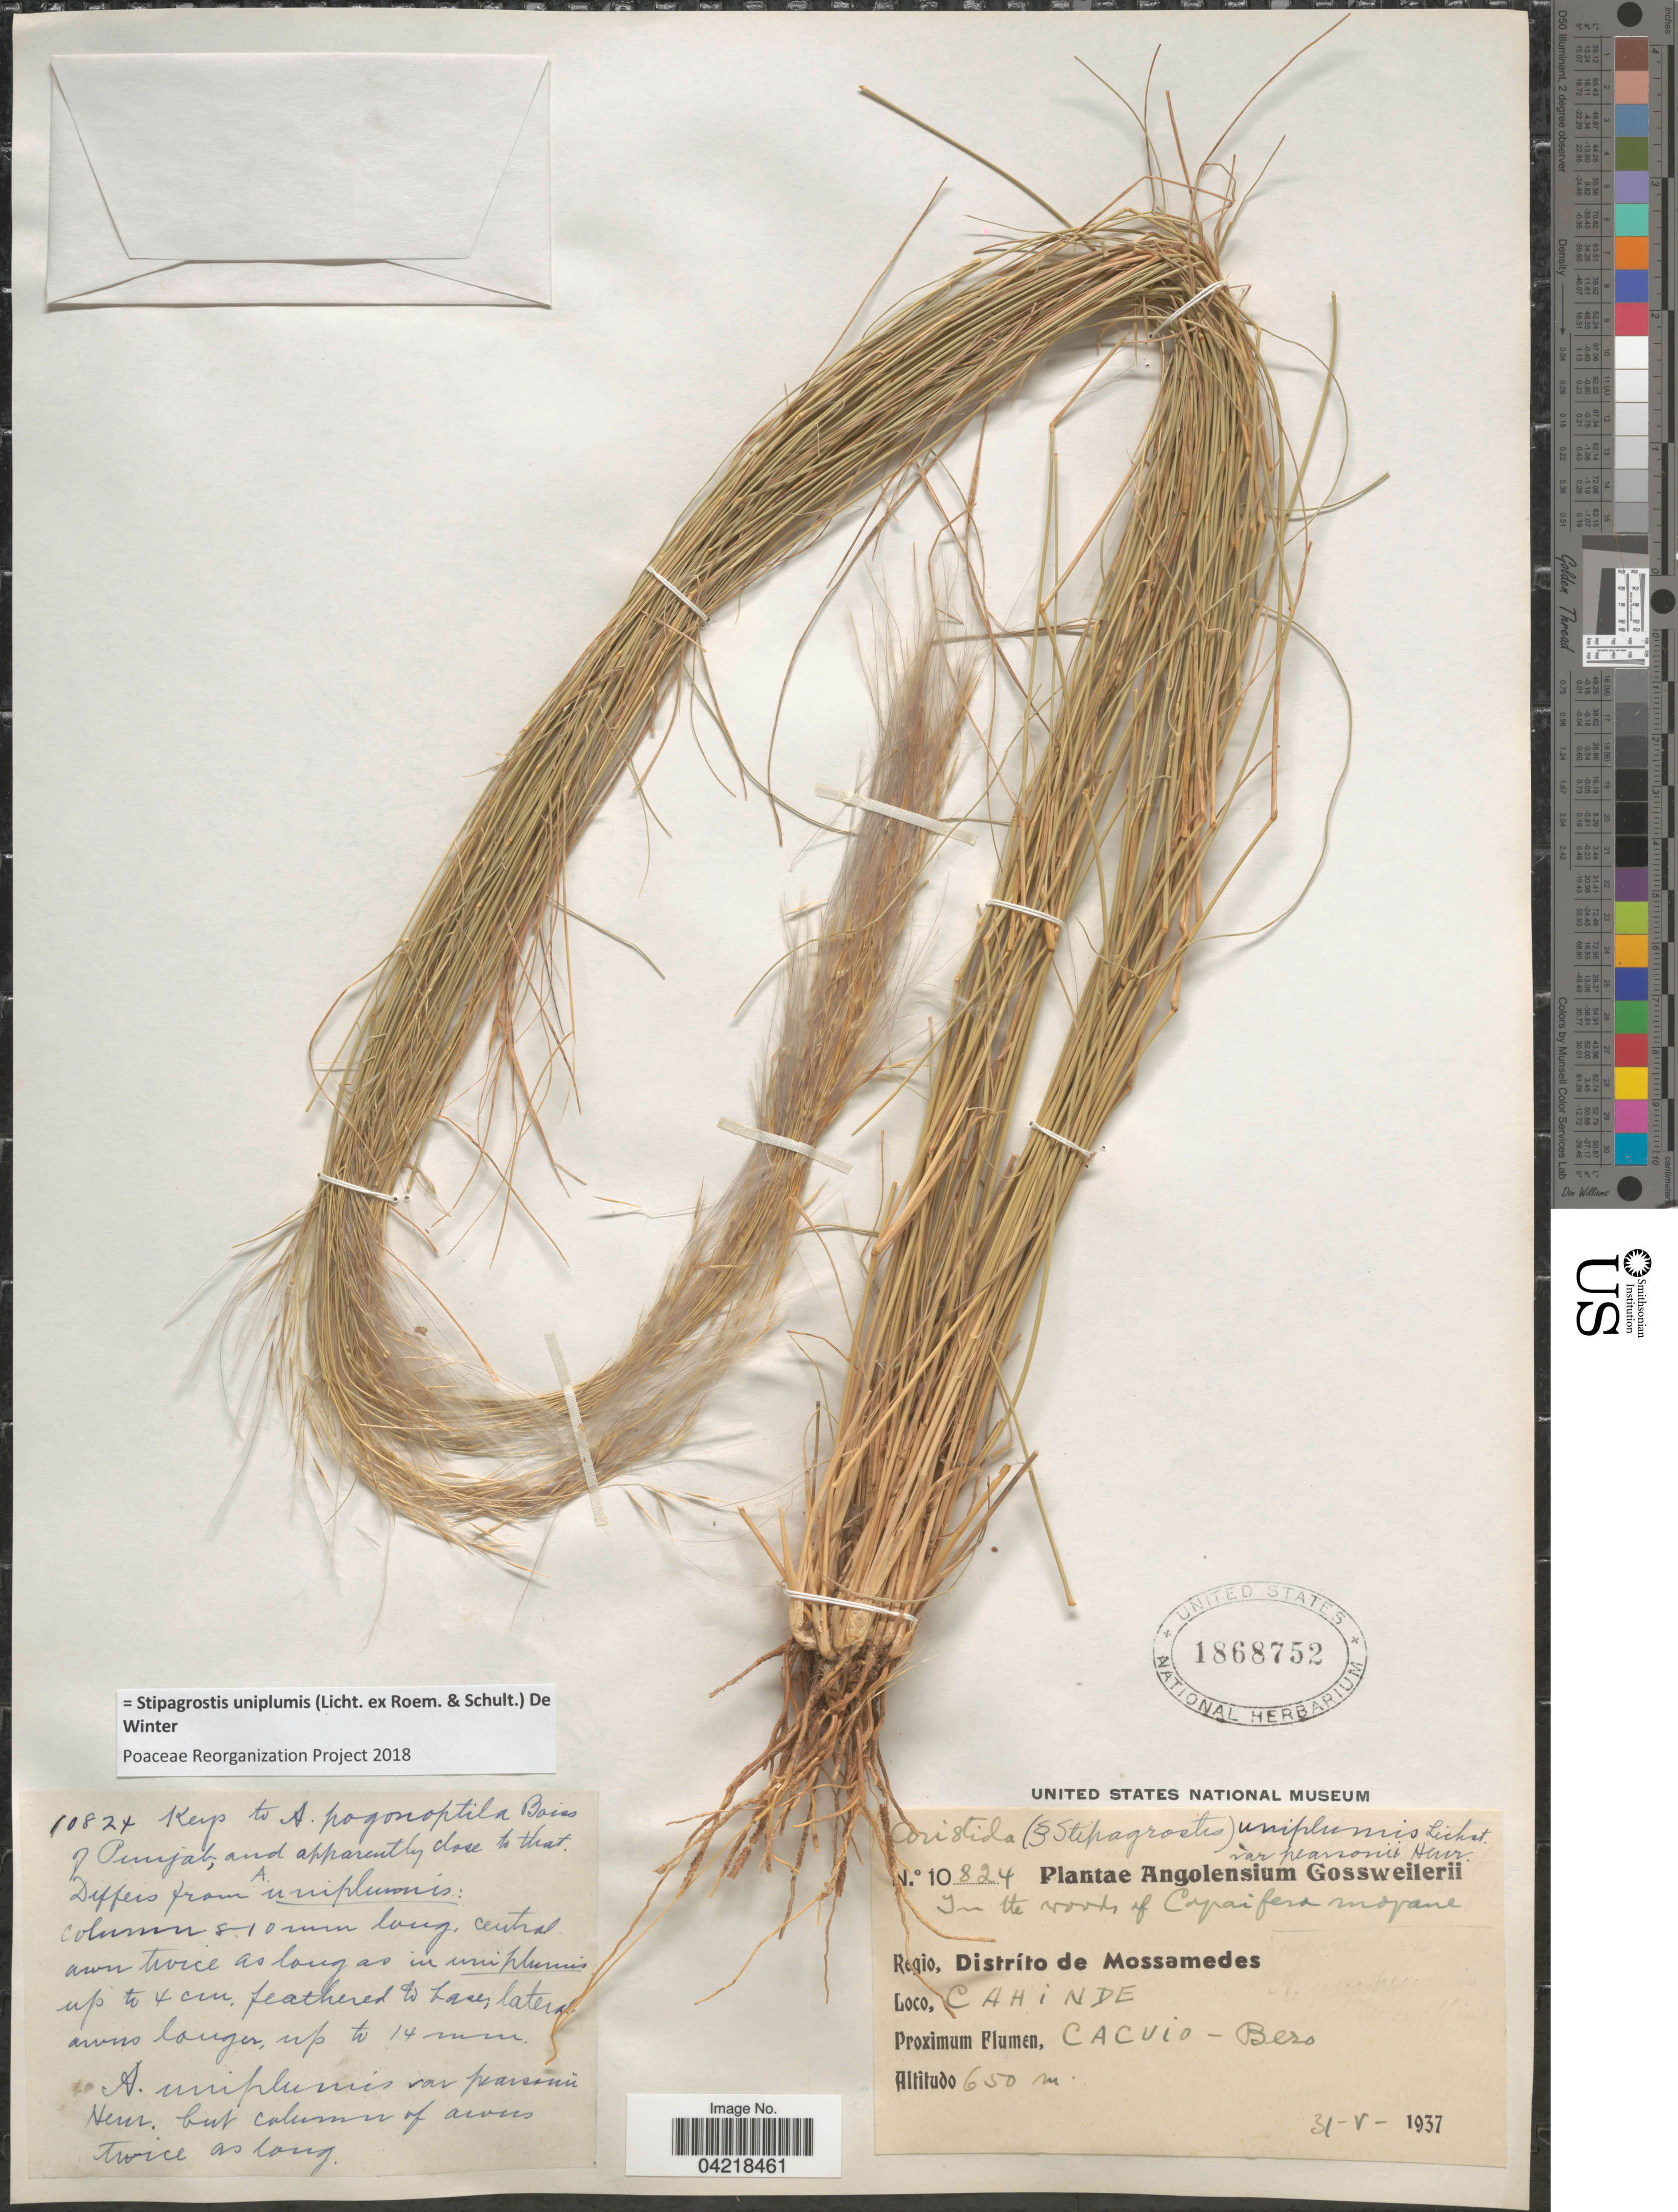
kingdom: Plantae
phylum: Tracheophyta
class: Liliopsida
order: Poales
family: Poaceae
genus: Stipagrostis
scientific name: Stipagrostis uniplumis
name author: (Licht.) De Winter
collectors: -. Gossweiler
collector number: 10824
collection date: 1937-05-31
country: Angola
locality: Angolensium. Regio, Distríto de Mossamedes. Cahinde. Proximum Flumen, Cacuio - Bero.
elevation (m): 650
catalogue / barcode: US 1868752